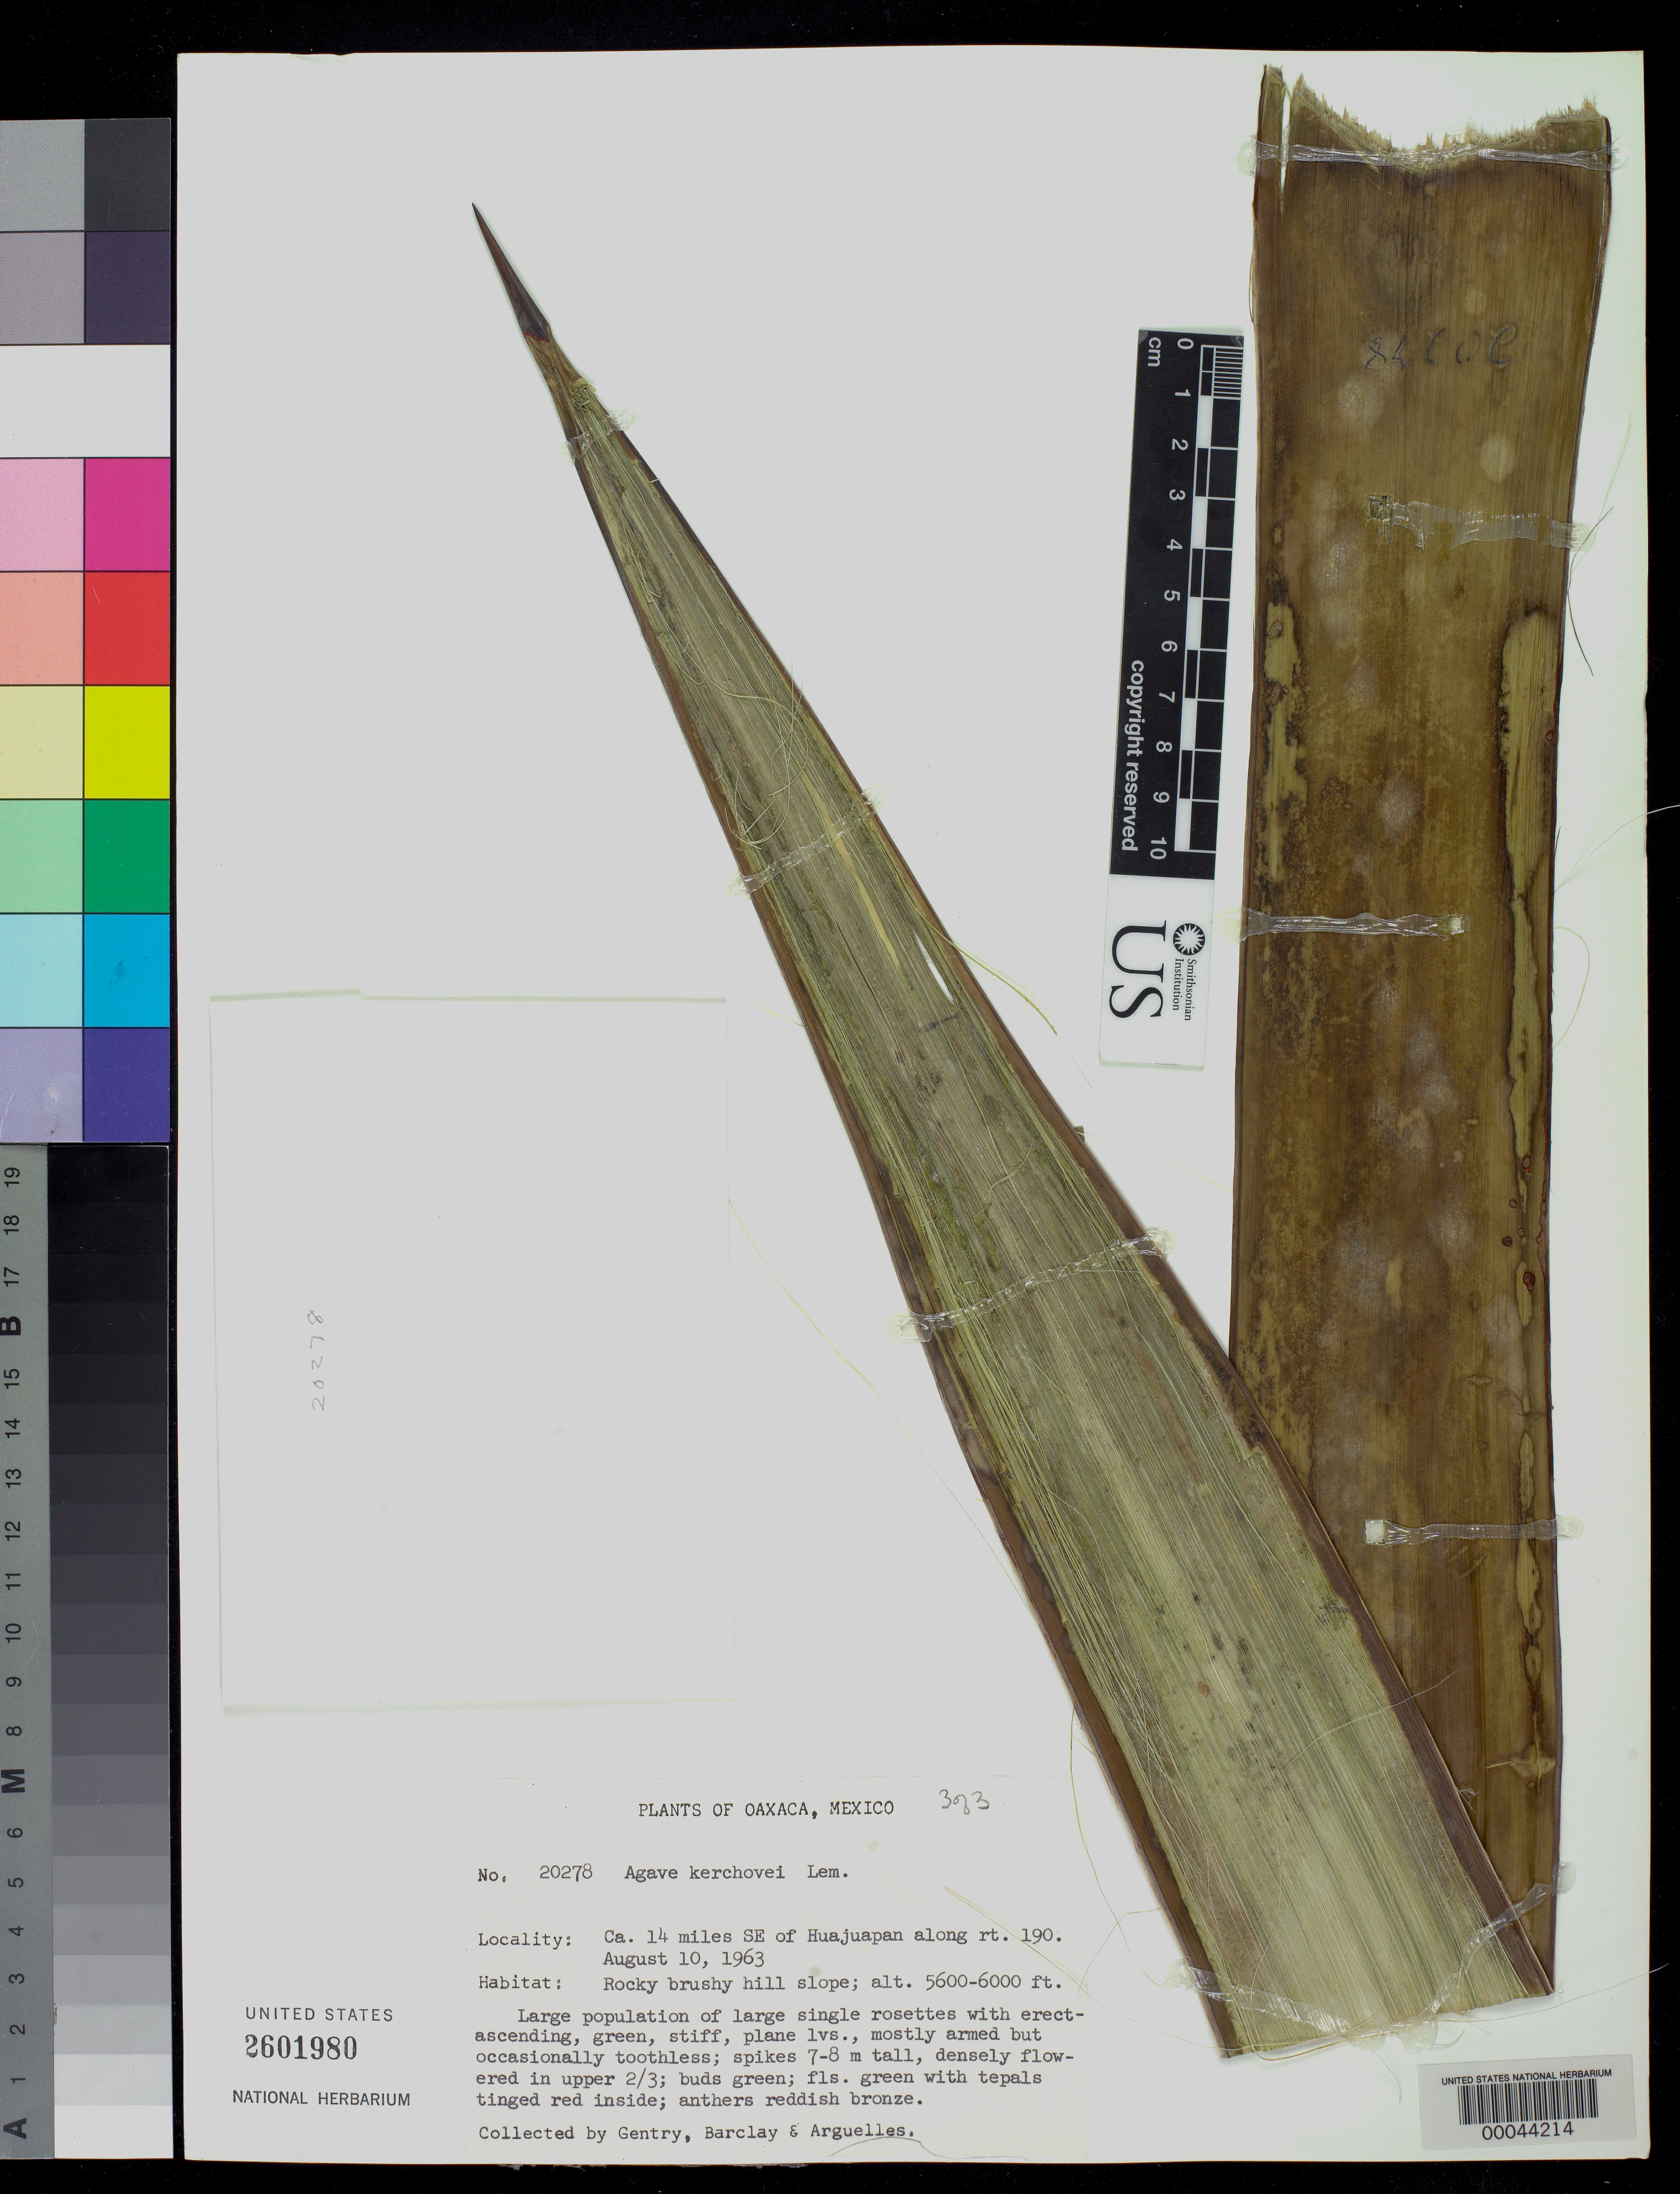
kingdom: Plantae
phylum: Tracheophyta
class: Liliopsida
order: Asparagales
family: Asparagaceae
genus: Agave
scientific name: Agave kerchovei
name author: Lem.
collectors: H. S. Gentry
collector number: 20278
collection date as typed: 10 Aug 1963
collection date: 1963-08-10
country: Mexico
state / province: Oaxaca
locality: Ca 14 mi SE of Huajuapan along rt 190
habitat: Rocky brushy hill slope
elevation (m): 1707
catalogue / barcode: US 2601980